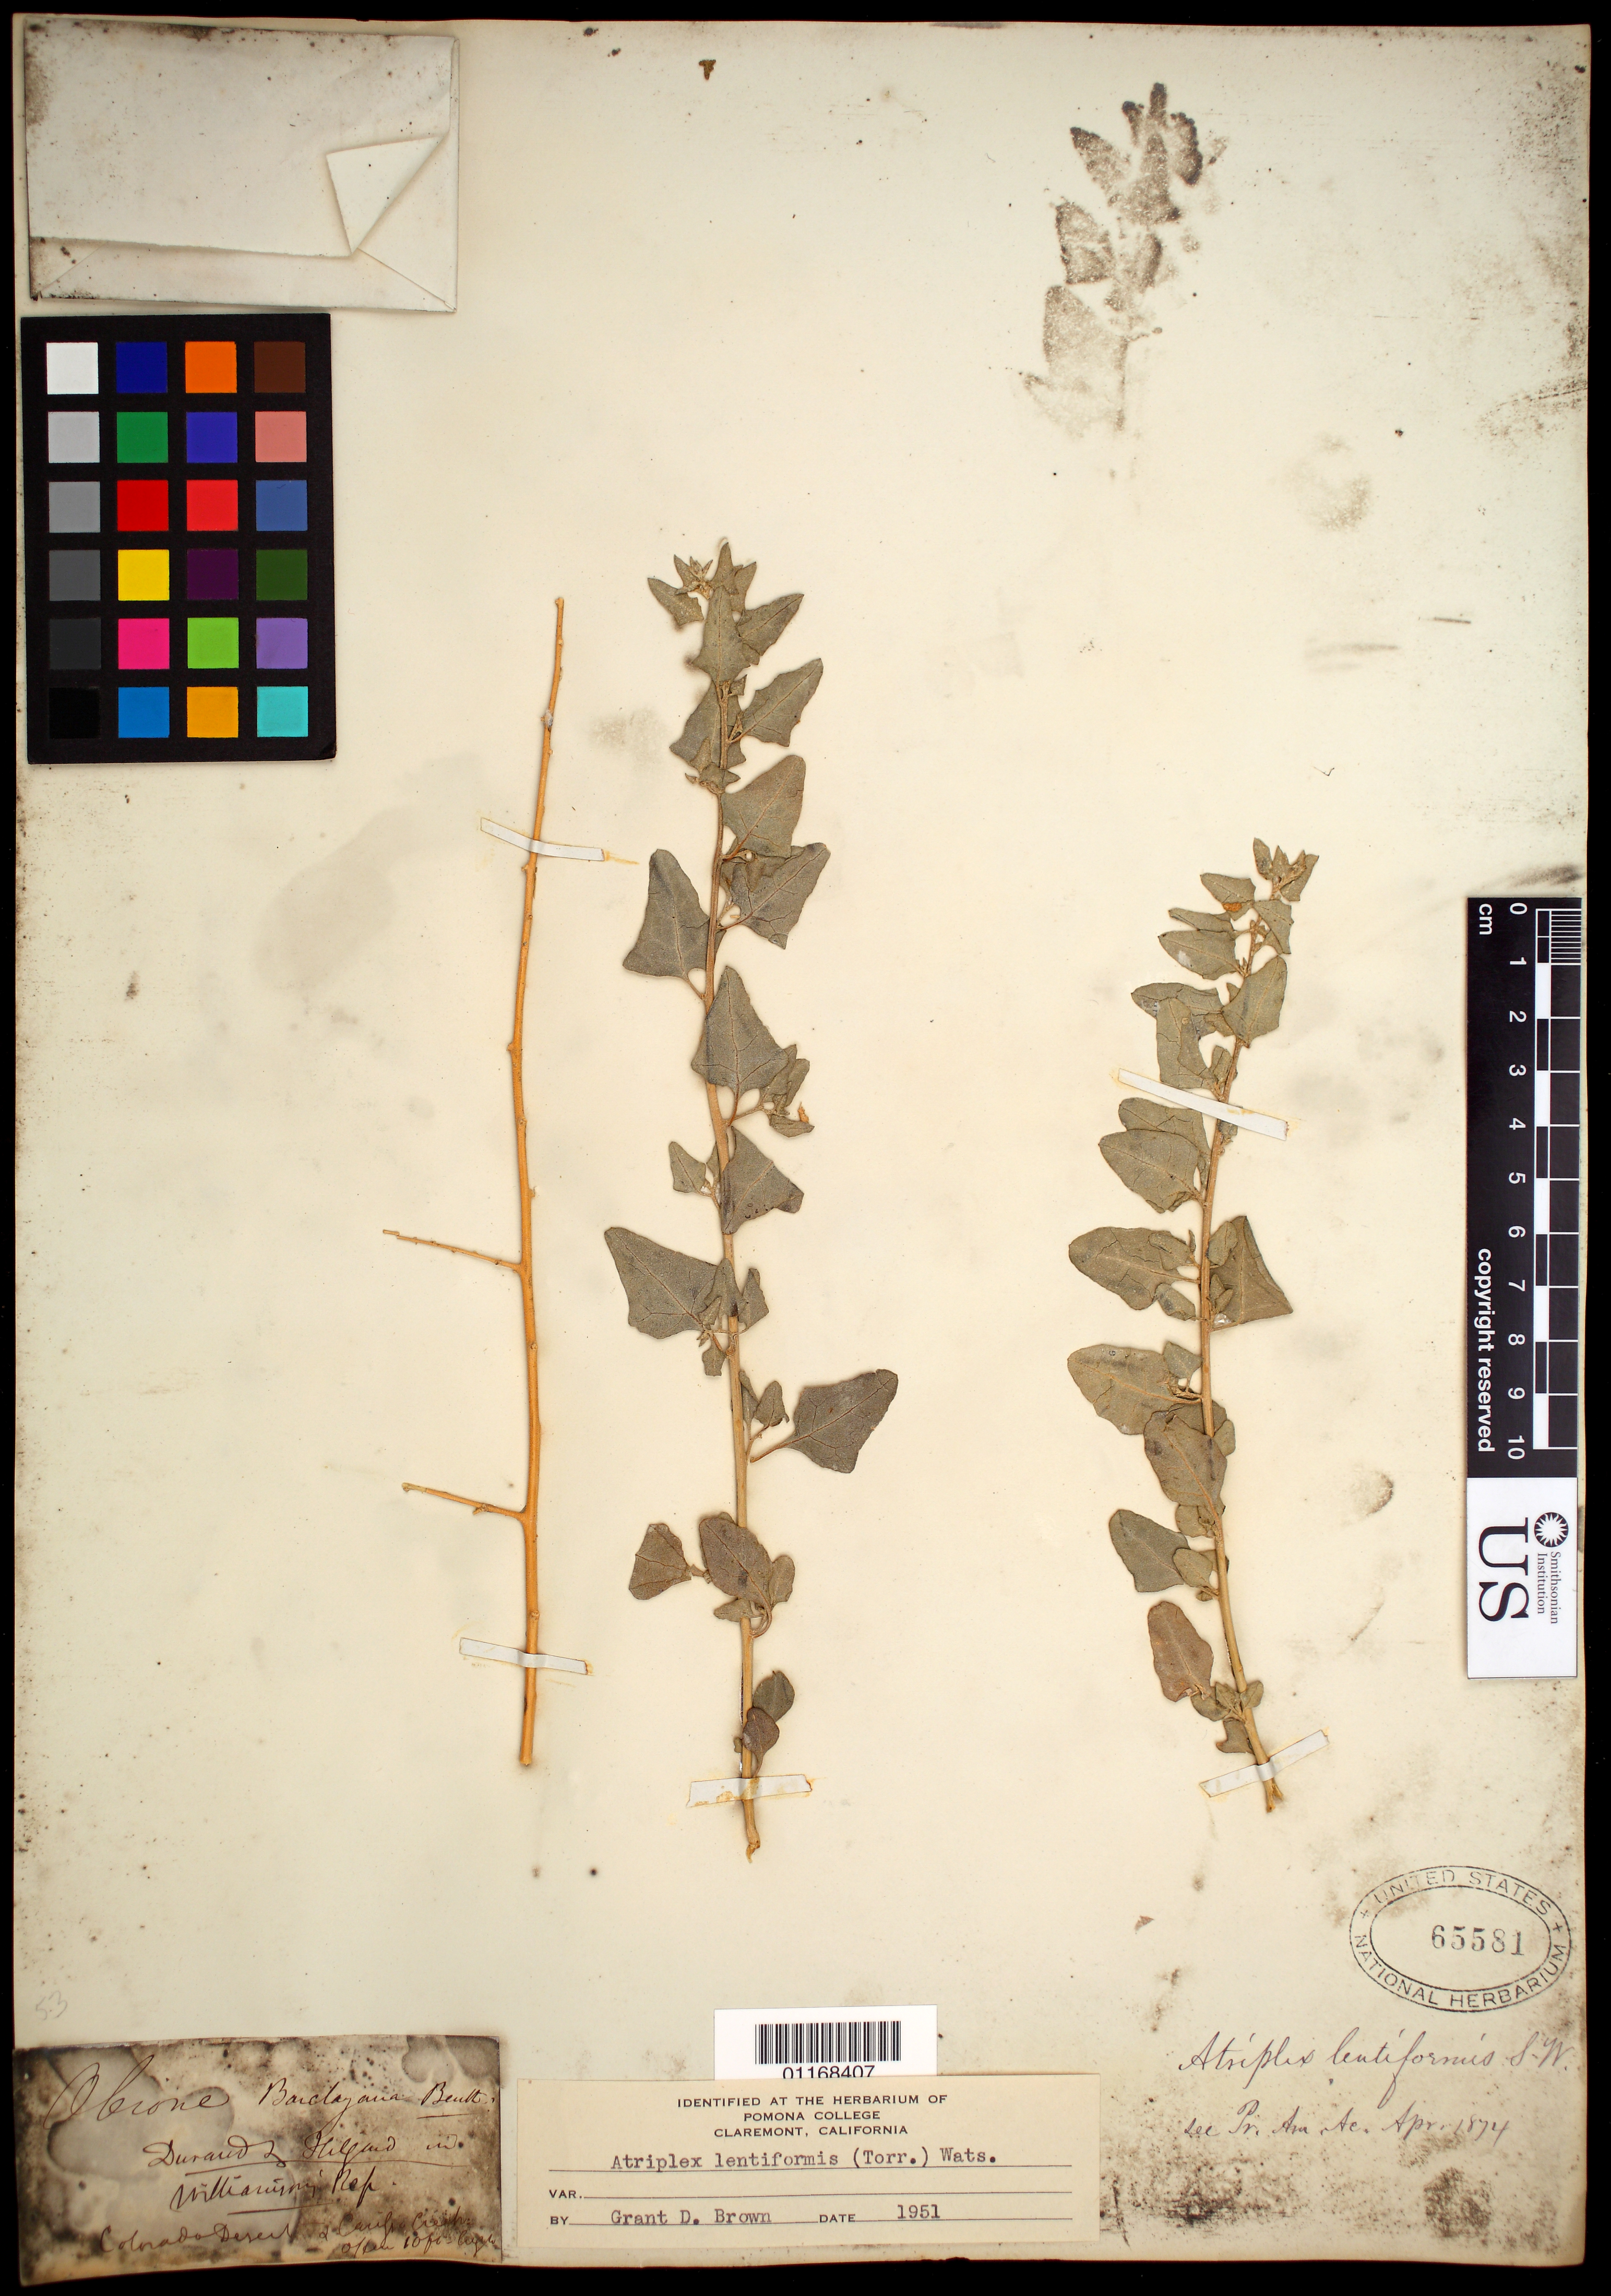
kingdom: Plantae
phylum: Tracheophyta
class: Magnoliopsida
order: Caryophyllales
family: Amaranthaceae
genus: Atriplex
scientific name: Atriplex lentiformis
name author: (Torr.) S. Watson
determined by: Brown, G. D.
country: United States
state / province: Colorado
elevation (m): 2134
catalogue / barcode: US 65581